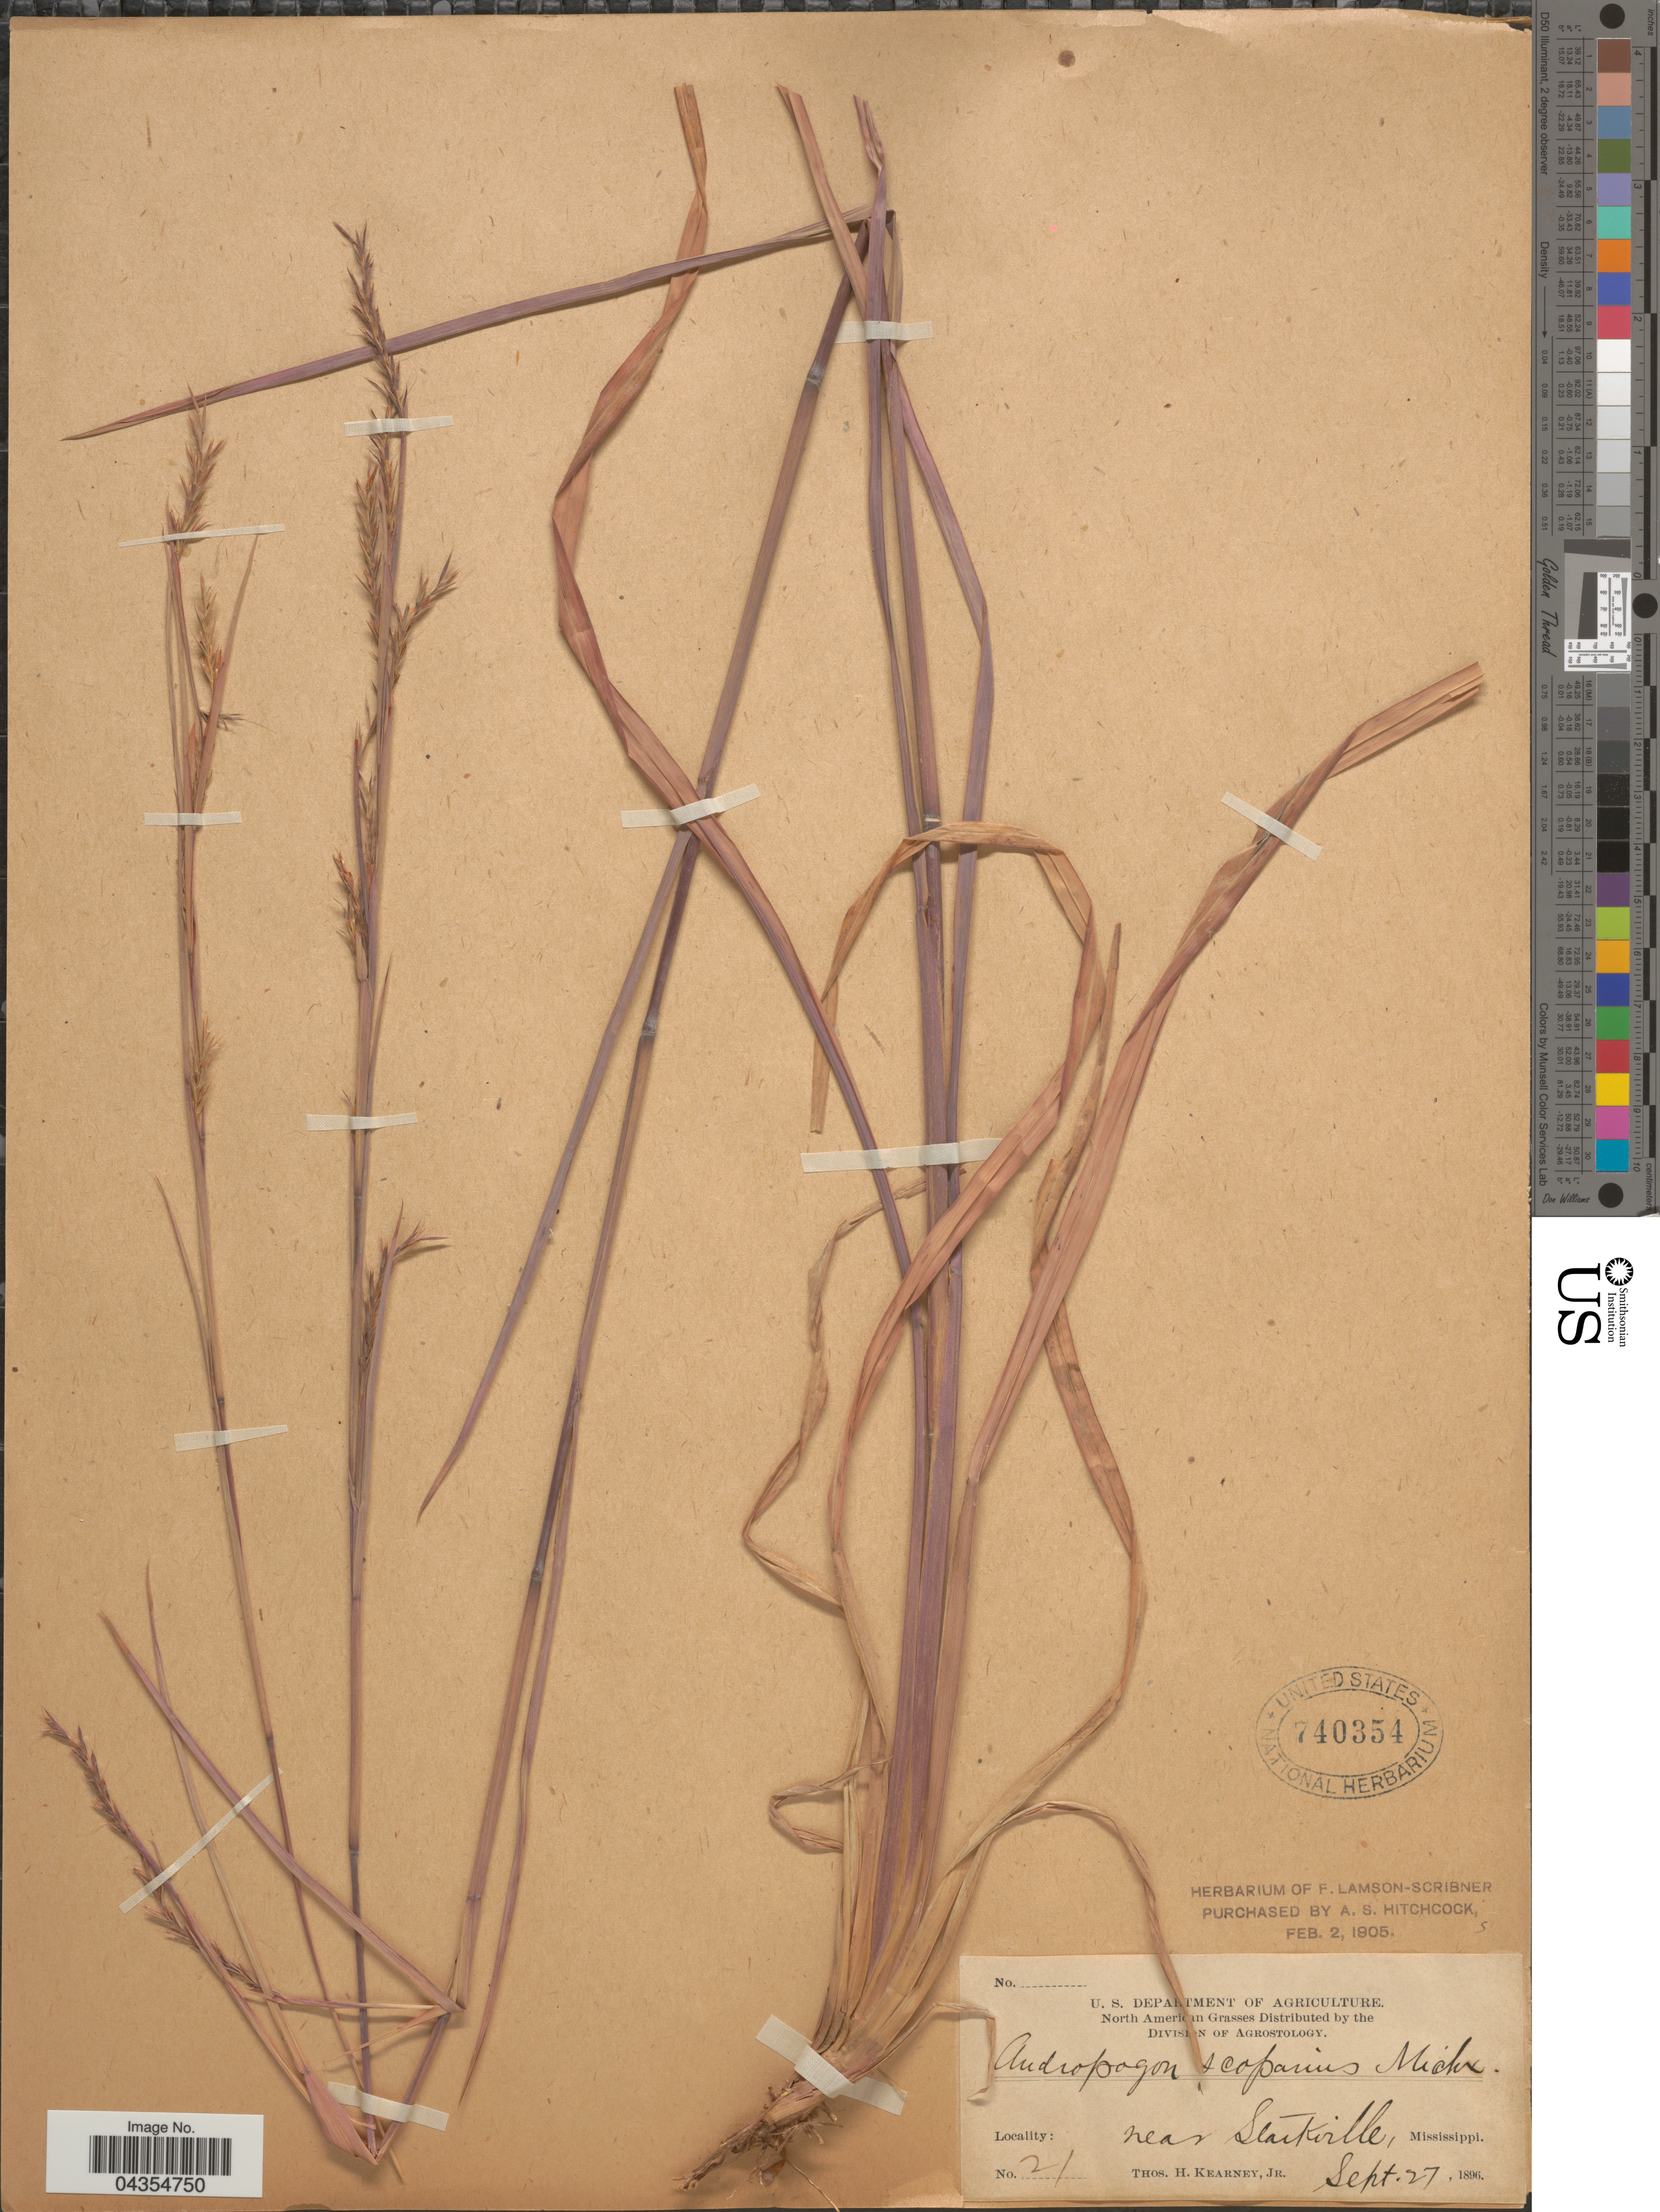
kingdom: Plantae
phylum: Tracheophyta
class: Liliopsida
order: Poales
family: Poaceae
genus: Schizachyrium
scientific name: Schizachyrium sanguineum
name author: (Retz.) Alston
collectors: T. H. Kearney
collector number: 21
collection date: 1896-09-27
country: United States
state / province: Mississippi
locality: Near Starkville.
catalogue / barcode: US 740354